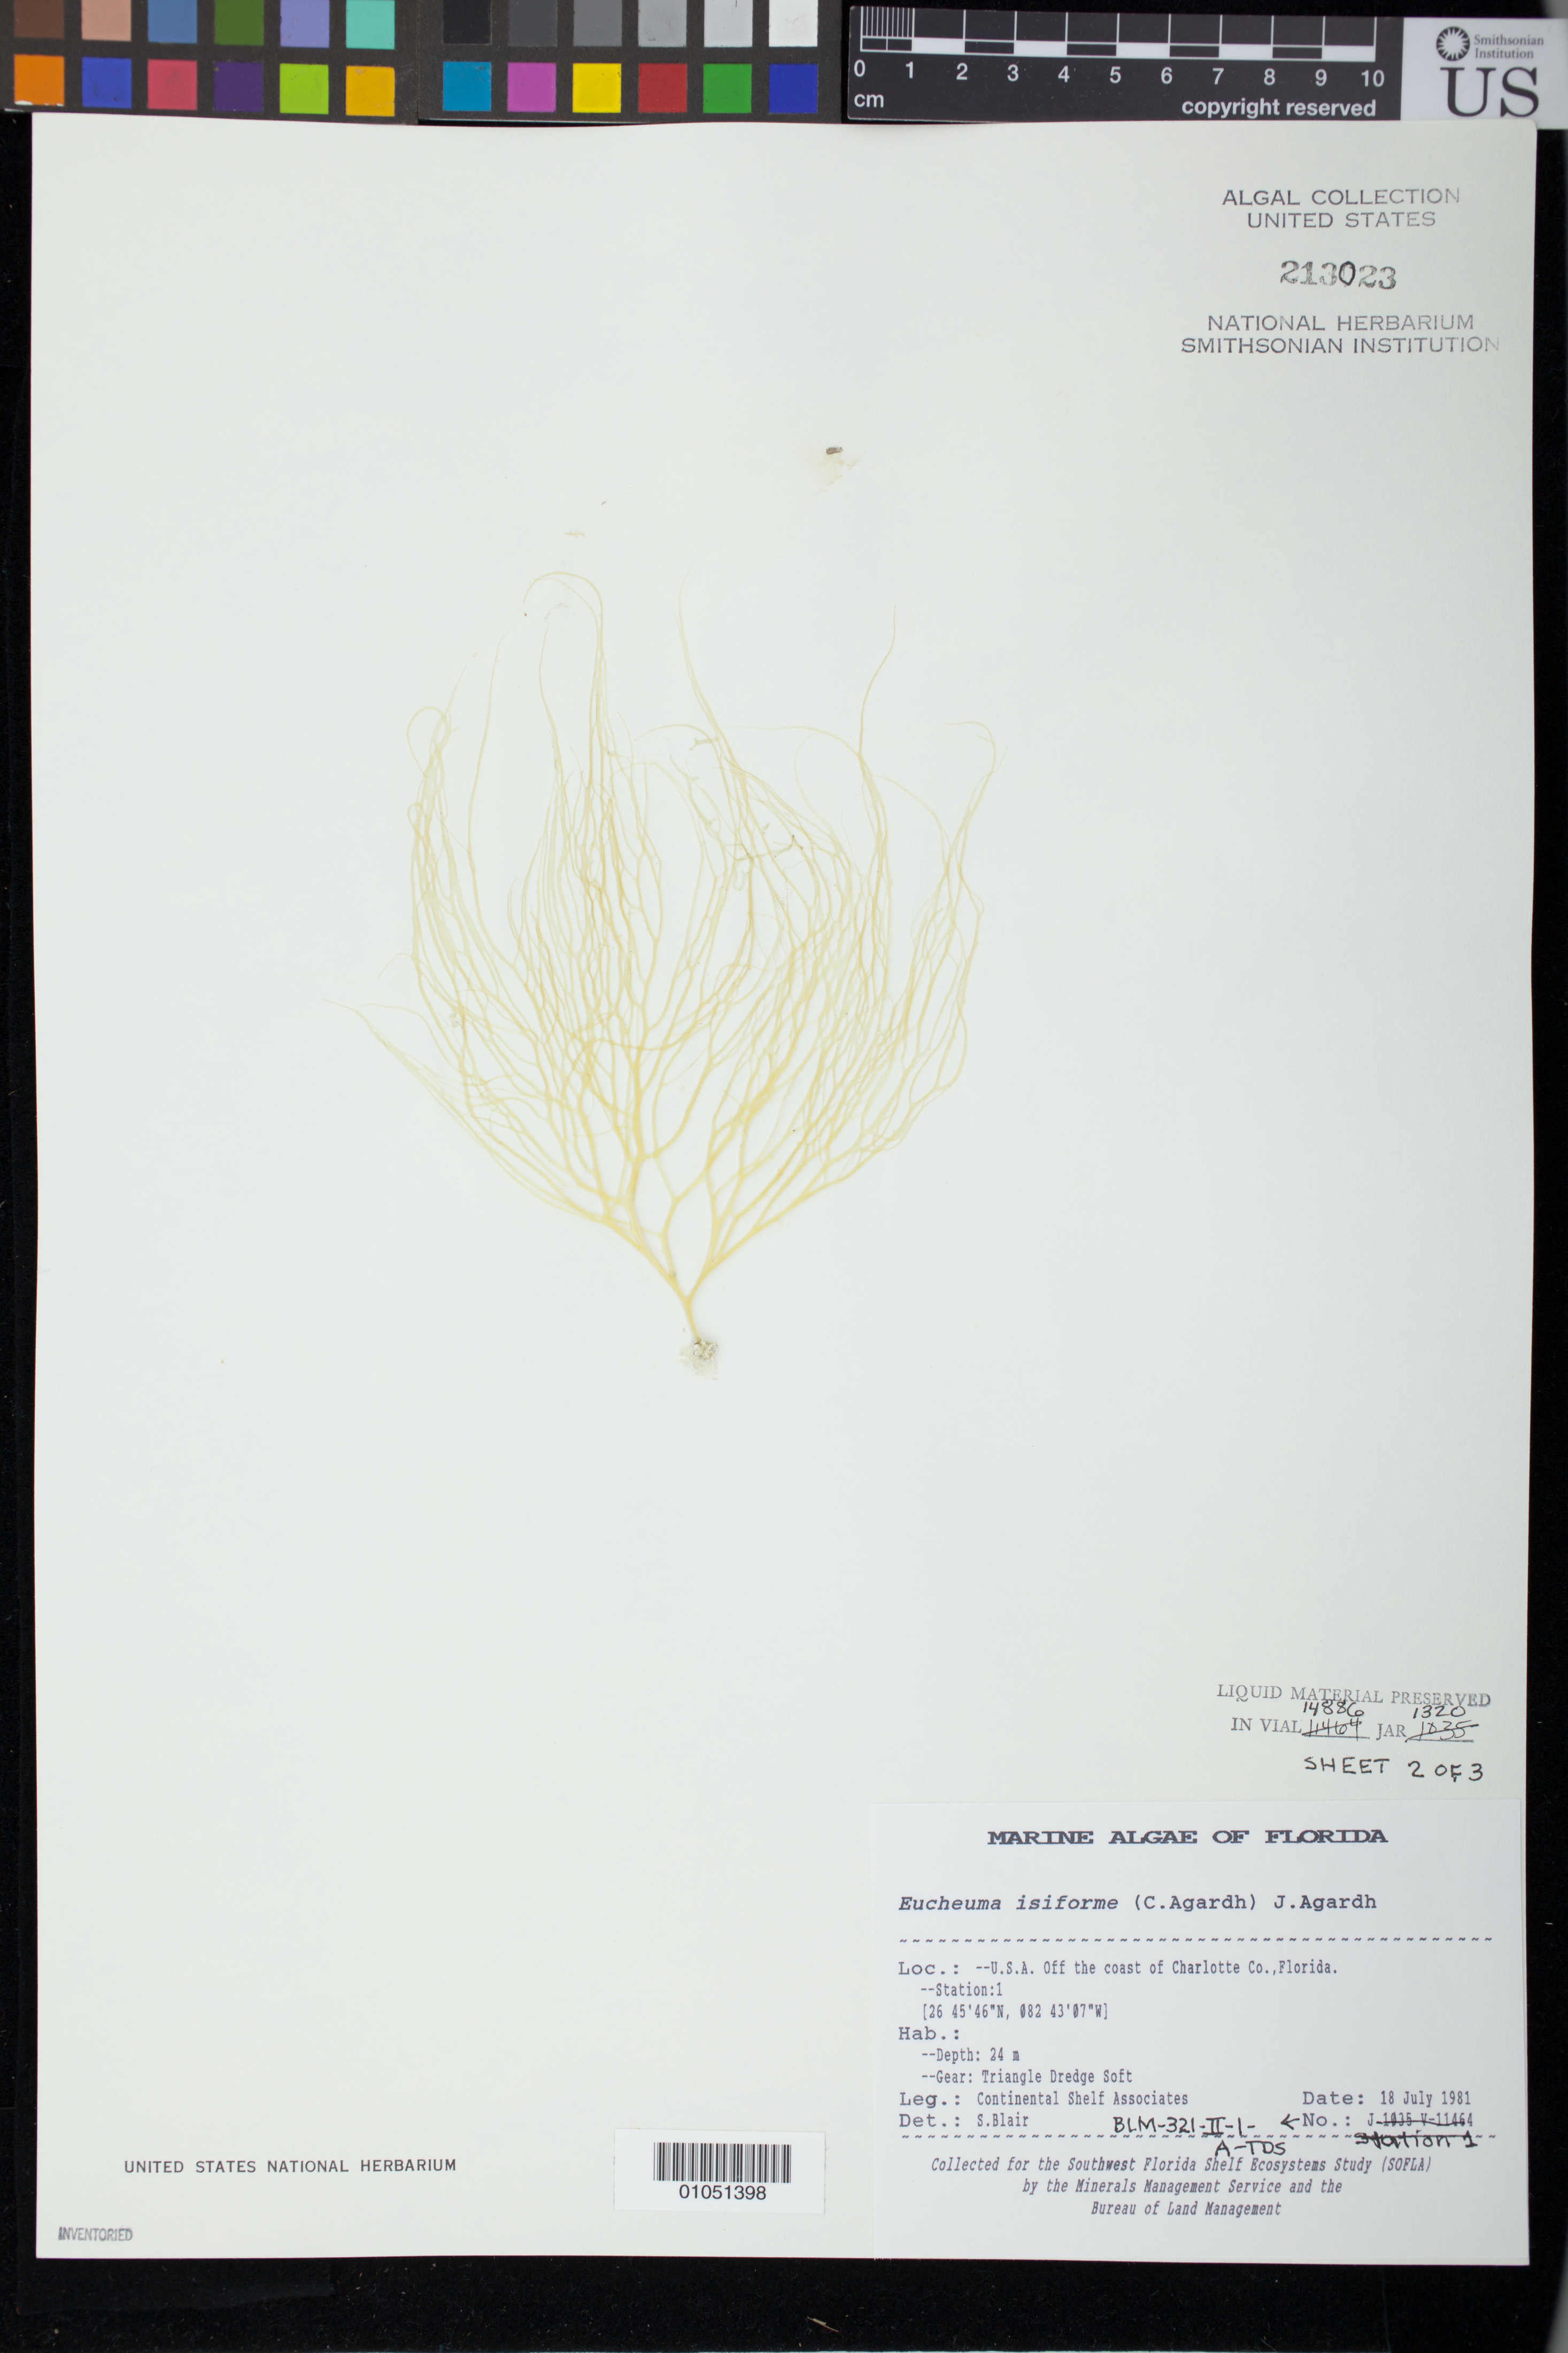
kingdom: Plantae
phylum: Rhodophyta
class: Florideophyceae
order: Gigartinales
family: Solieriaceae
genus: Eucheumatopsis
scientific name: Eucheumatopsis isiformis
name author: (C. Agardh) M.L. Núñez-Resendiz et al.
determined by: Algae name updating Project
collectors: Continental Shelf Associates Inc.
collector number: BLM-321-II-1-A-TDS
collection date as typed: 18 Jul 1981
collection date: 1981-07-18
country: United States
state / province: Florida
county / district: Charlotte County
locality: Gulf of Mexico off the coast of Charlotte County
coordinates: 26 45'46"N, 82 43'07"W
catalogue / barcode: US 213023